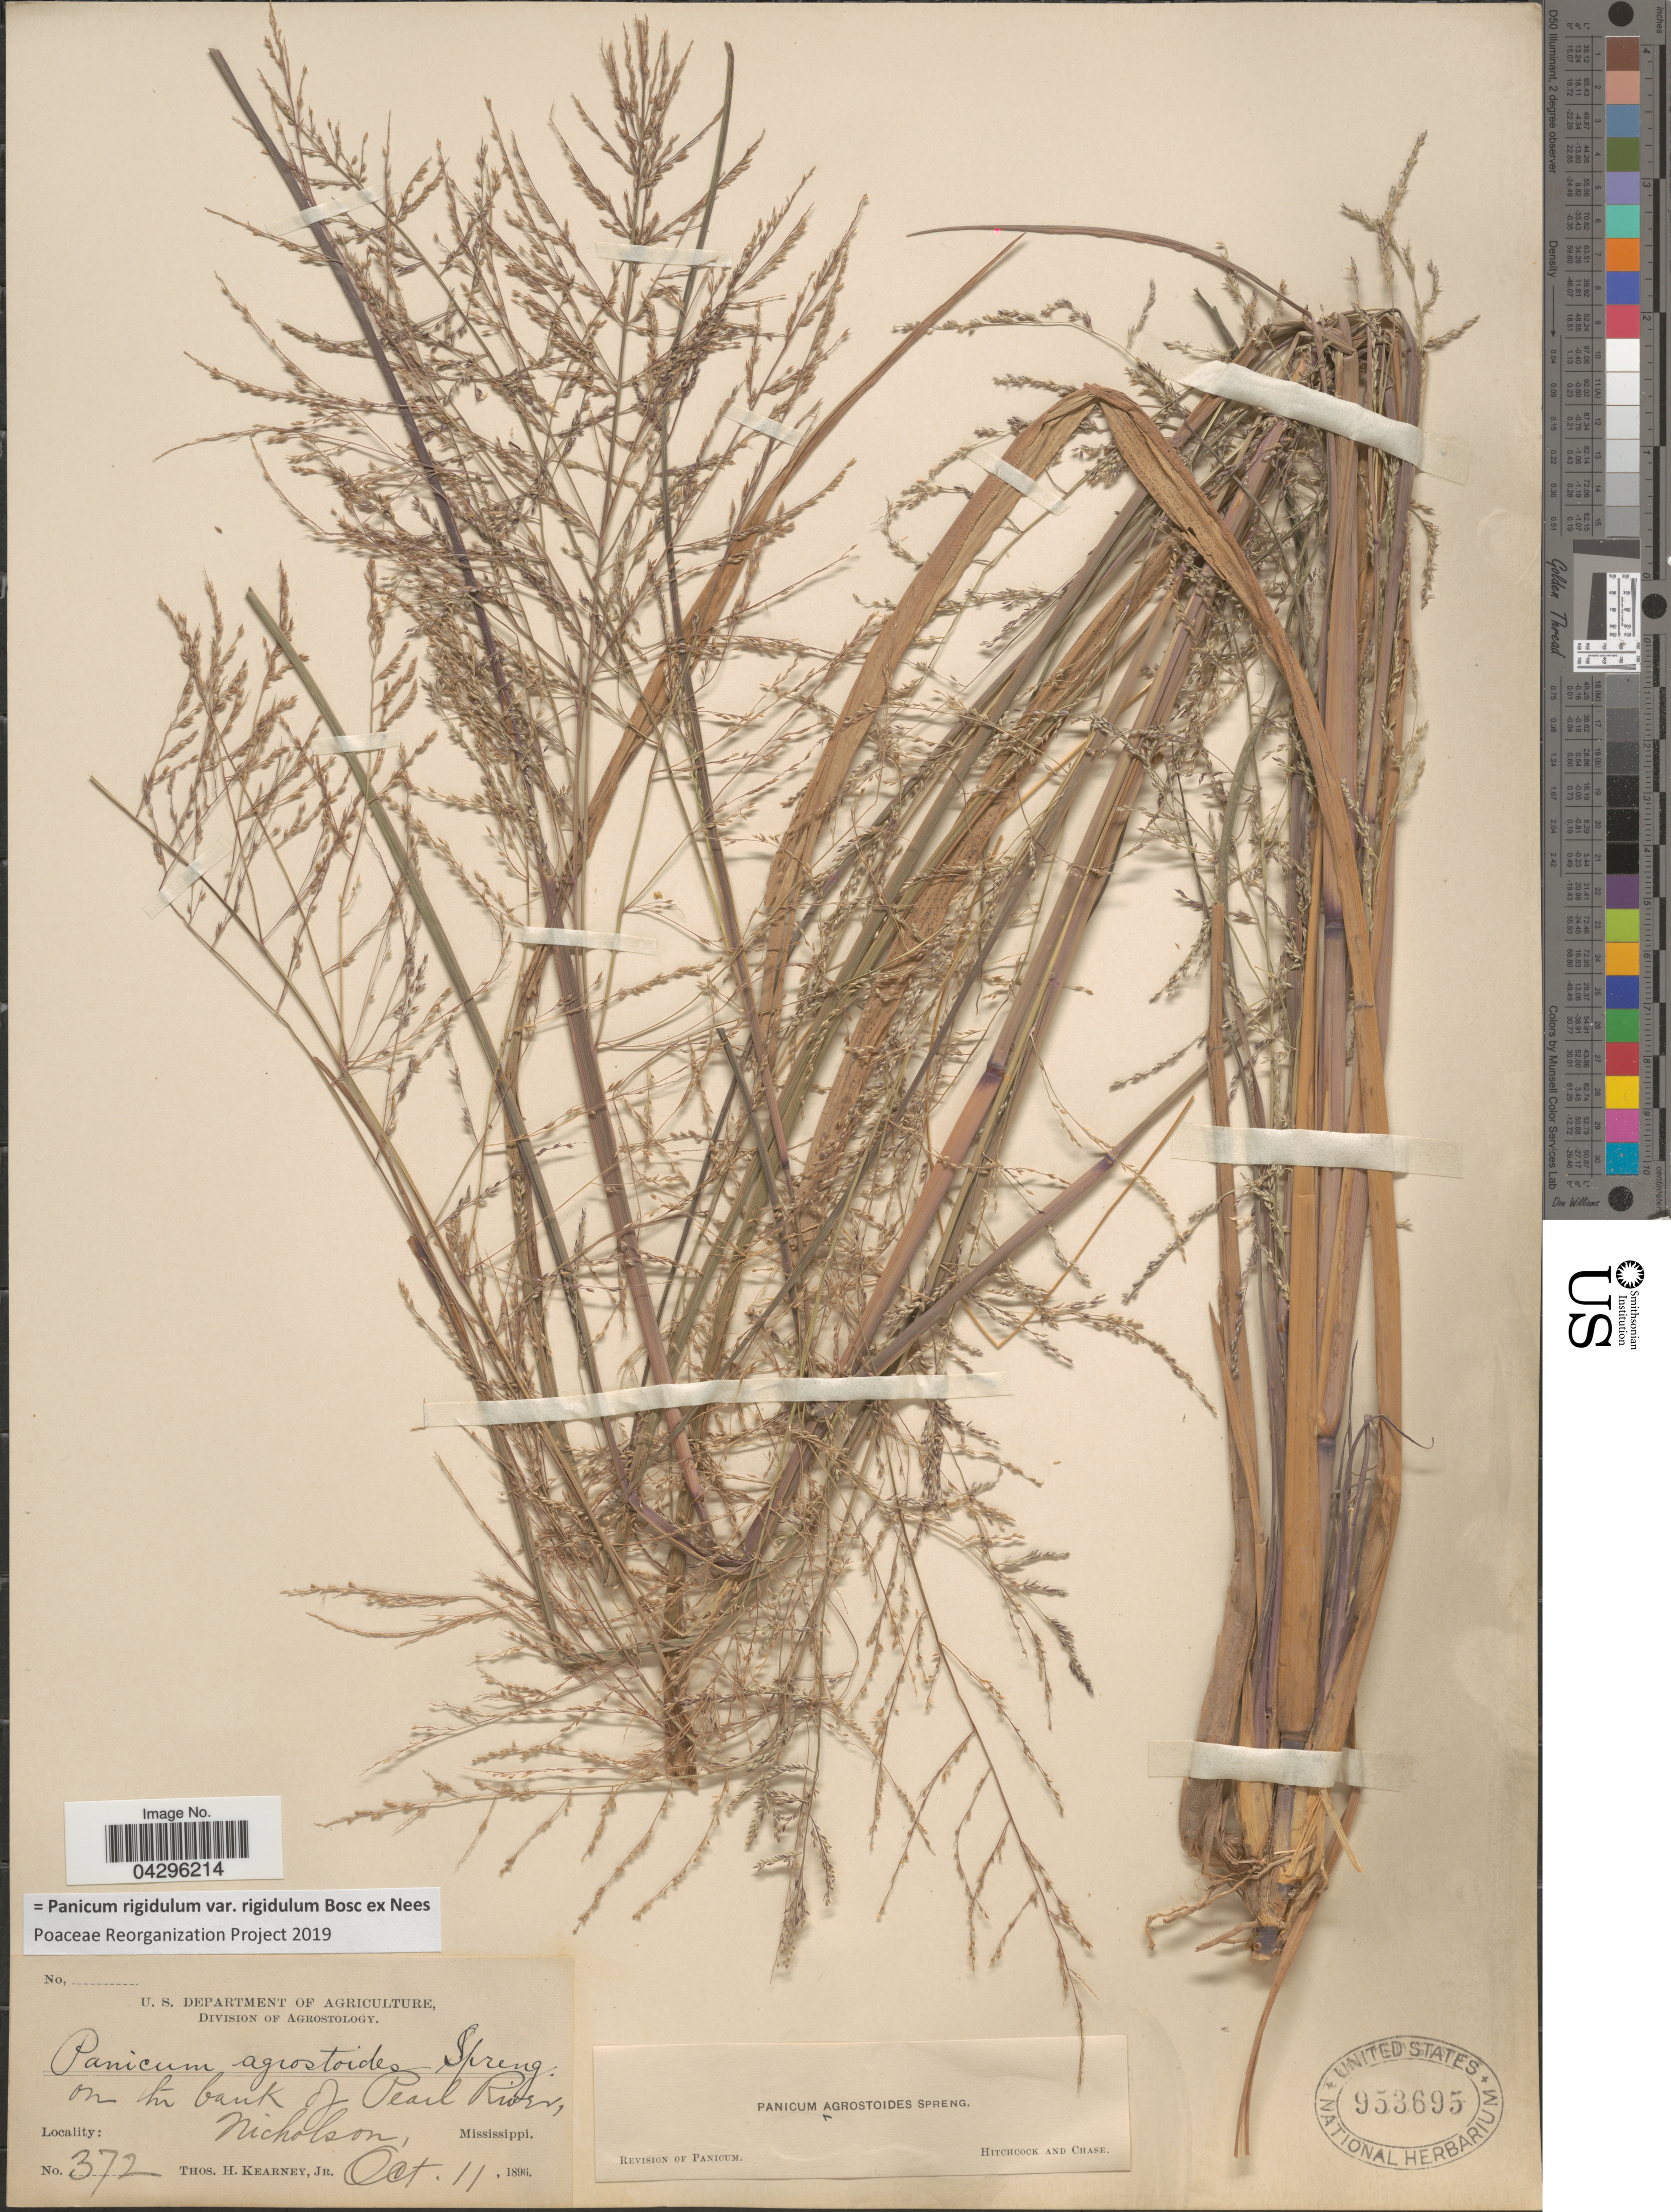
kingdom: Plantae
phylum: Tracheophyta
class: Liliopsida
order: Poales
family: Poaceae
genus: Panicum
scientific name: Panicum rigidulum var. rigidulum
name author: Bosc ex Nees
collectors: T. H. Kearney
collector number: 372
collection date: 1896-10-11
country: United States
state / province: Mississippi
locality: On the bank of Pearl River, Nicholson.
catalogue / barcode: US 953695